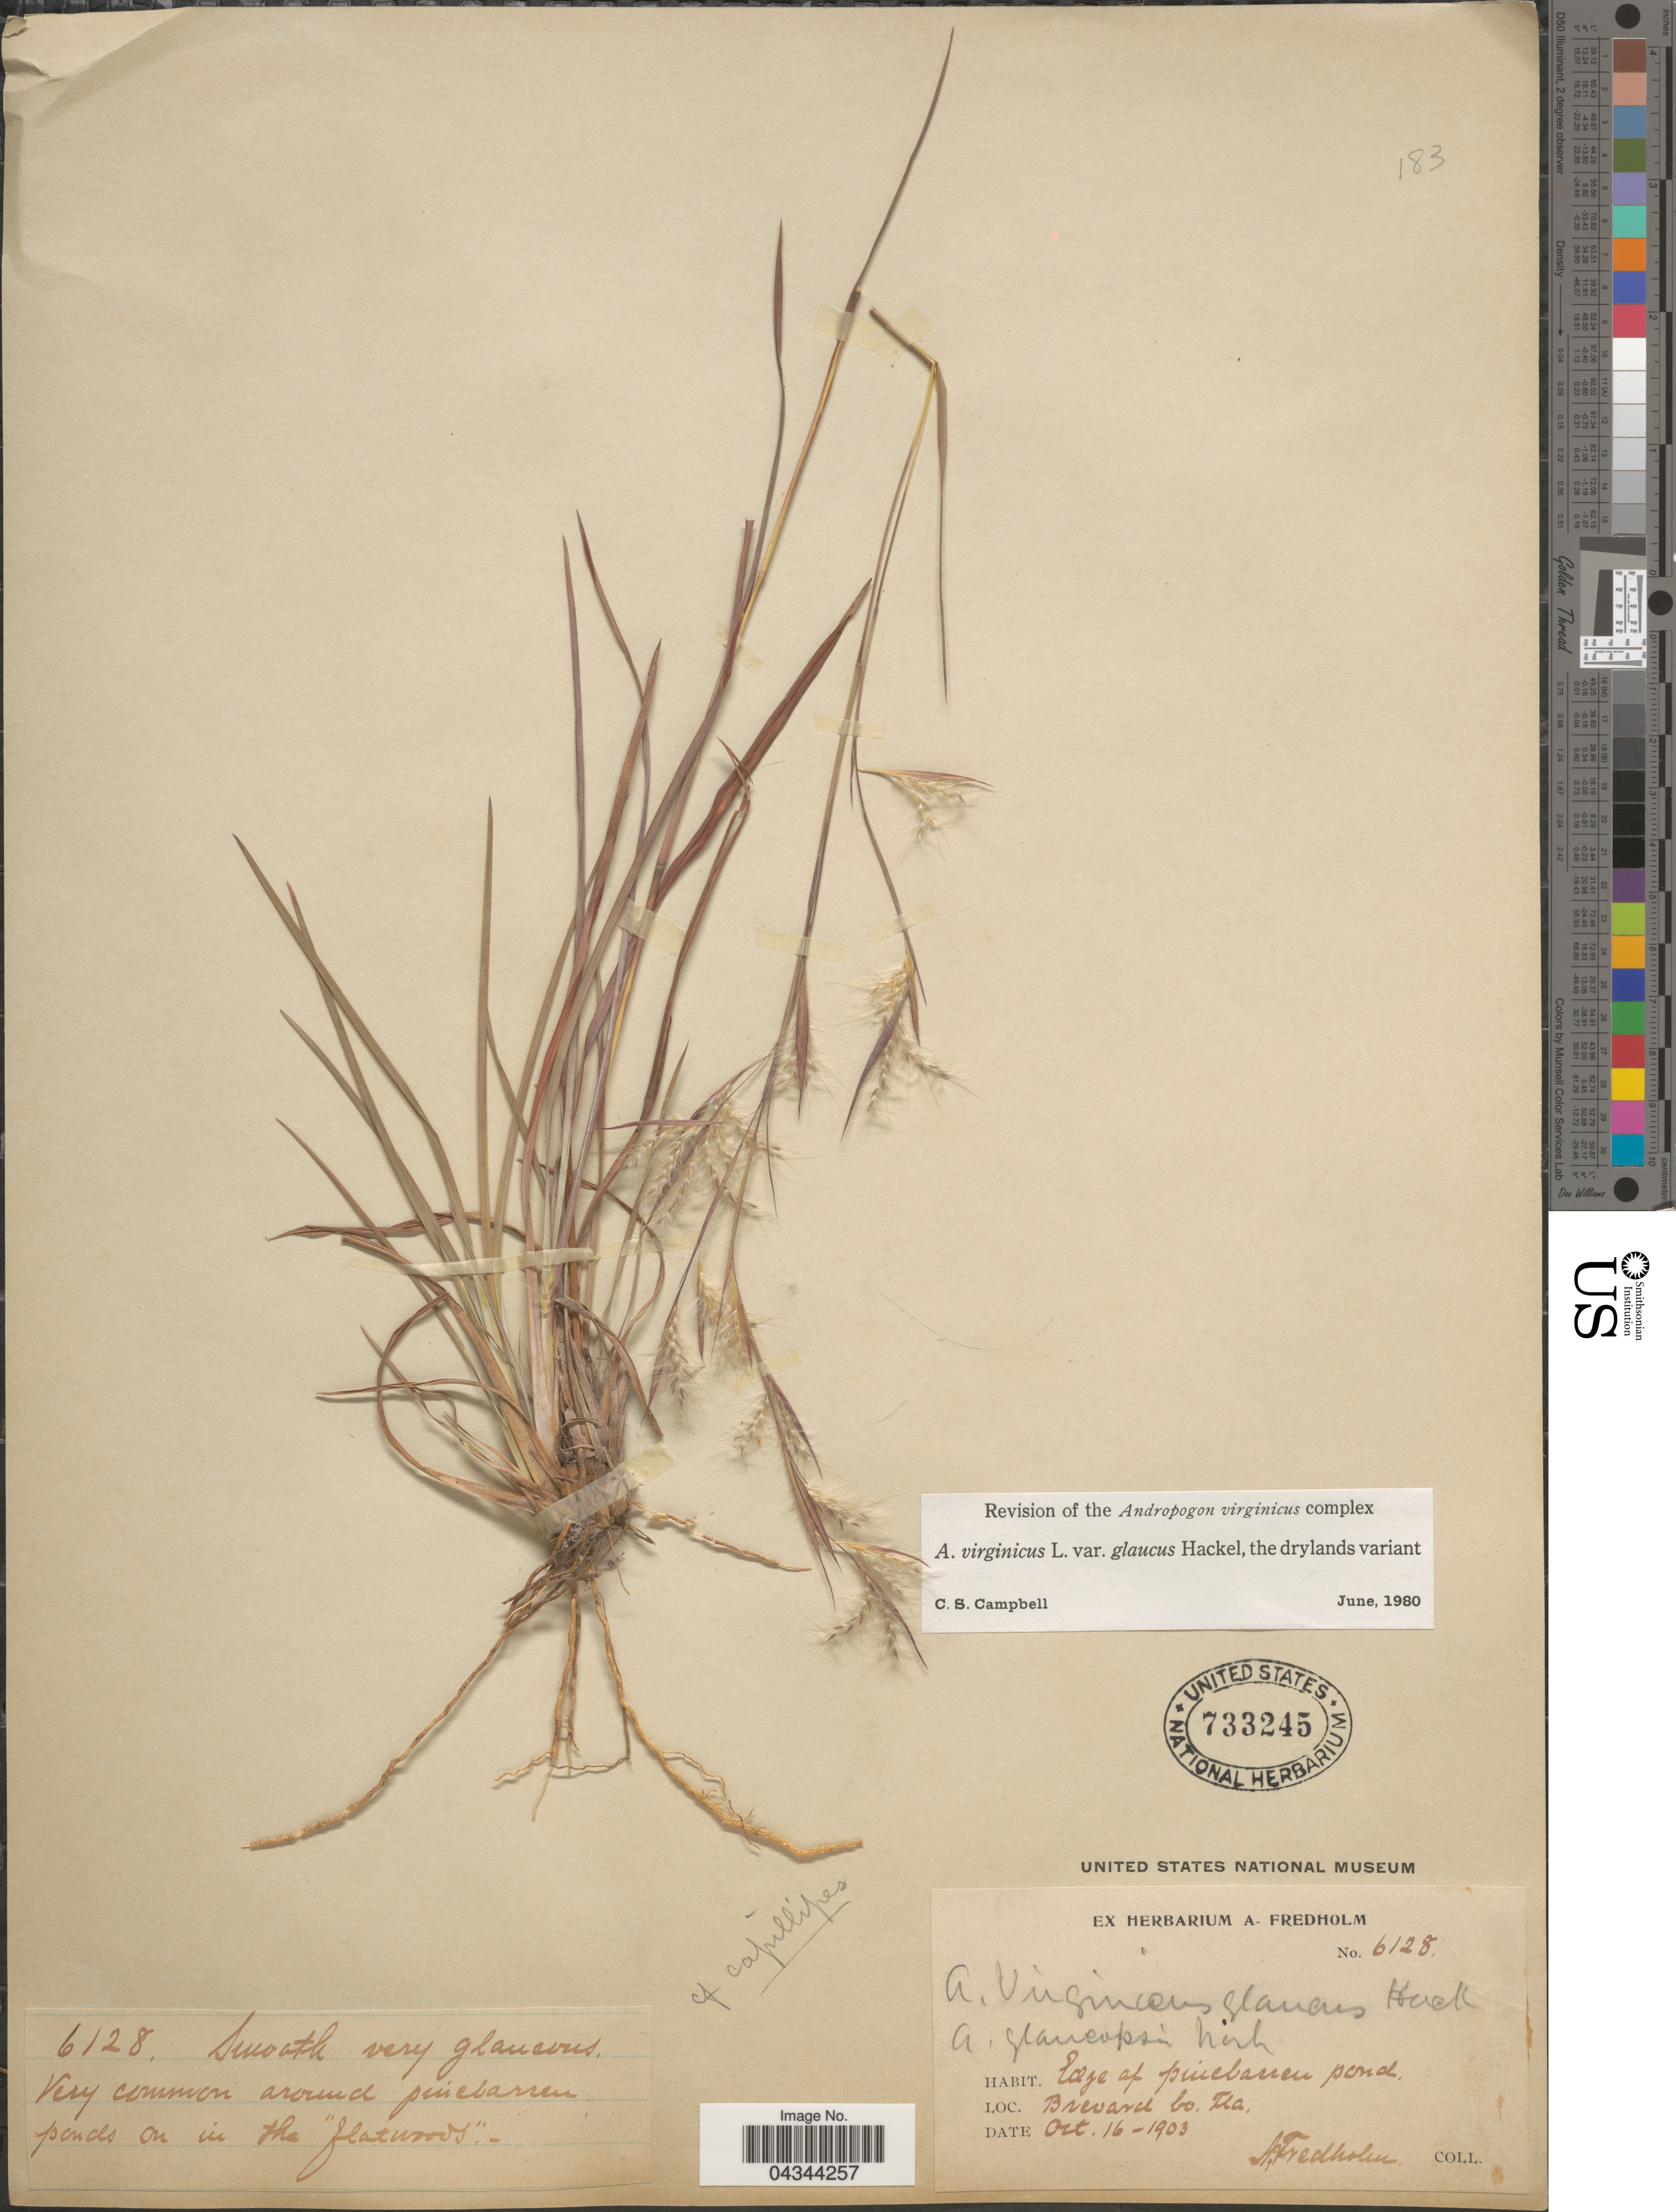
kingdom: Plantae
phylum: Tracheophyta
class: Liliopsida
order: Poales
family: Poaceae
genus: Andropogon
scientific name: Andropogon virginicus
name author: L.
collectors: A. Fredholm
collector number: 6128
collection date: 1903-10-16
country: United States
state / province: Florida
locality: Brevard Co.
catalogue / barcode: US 733245